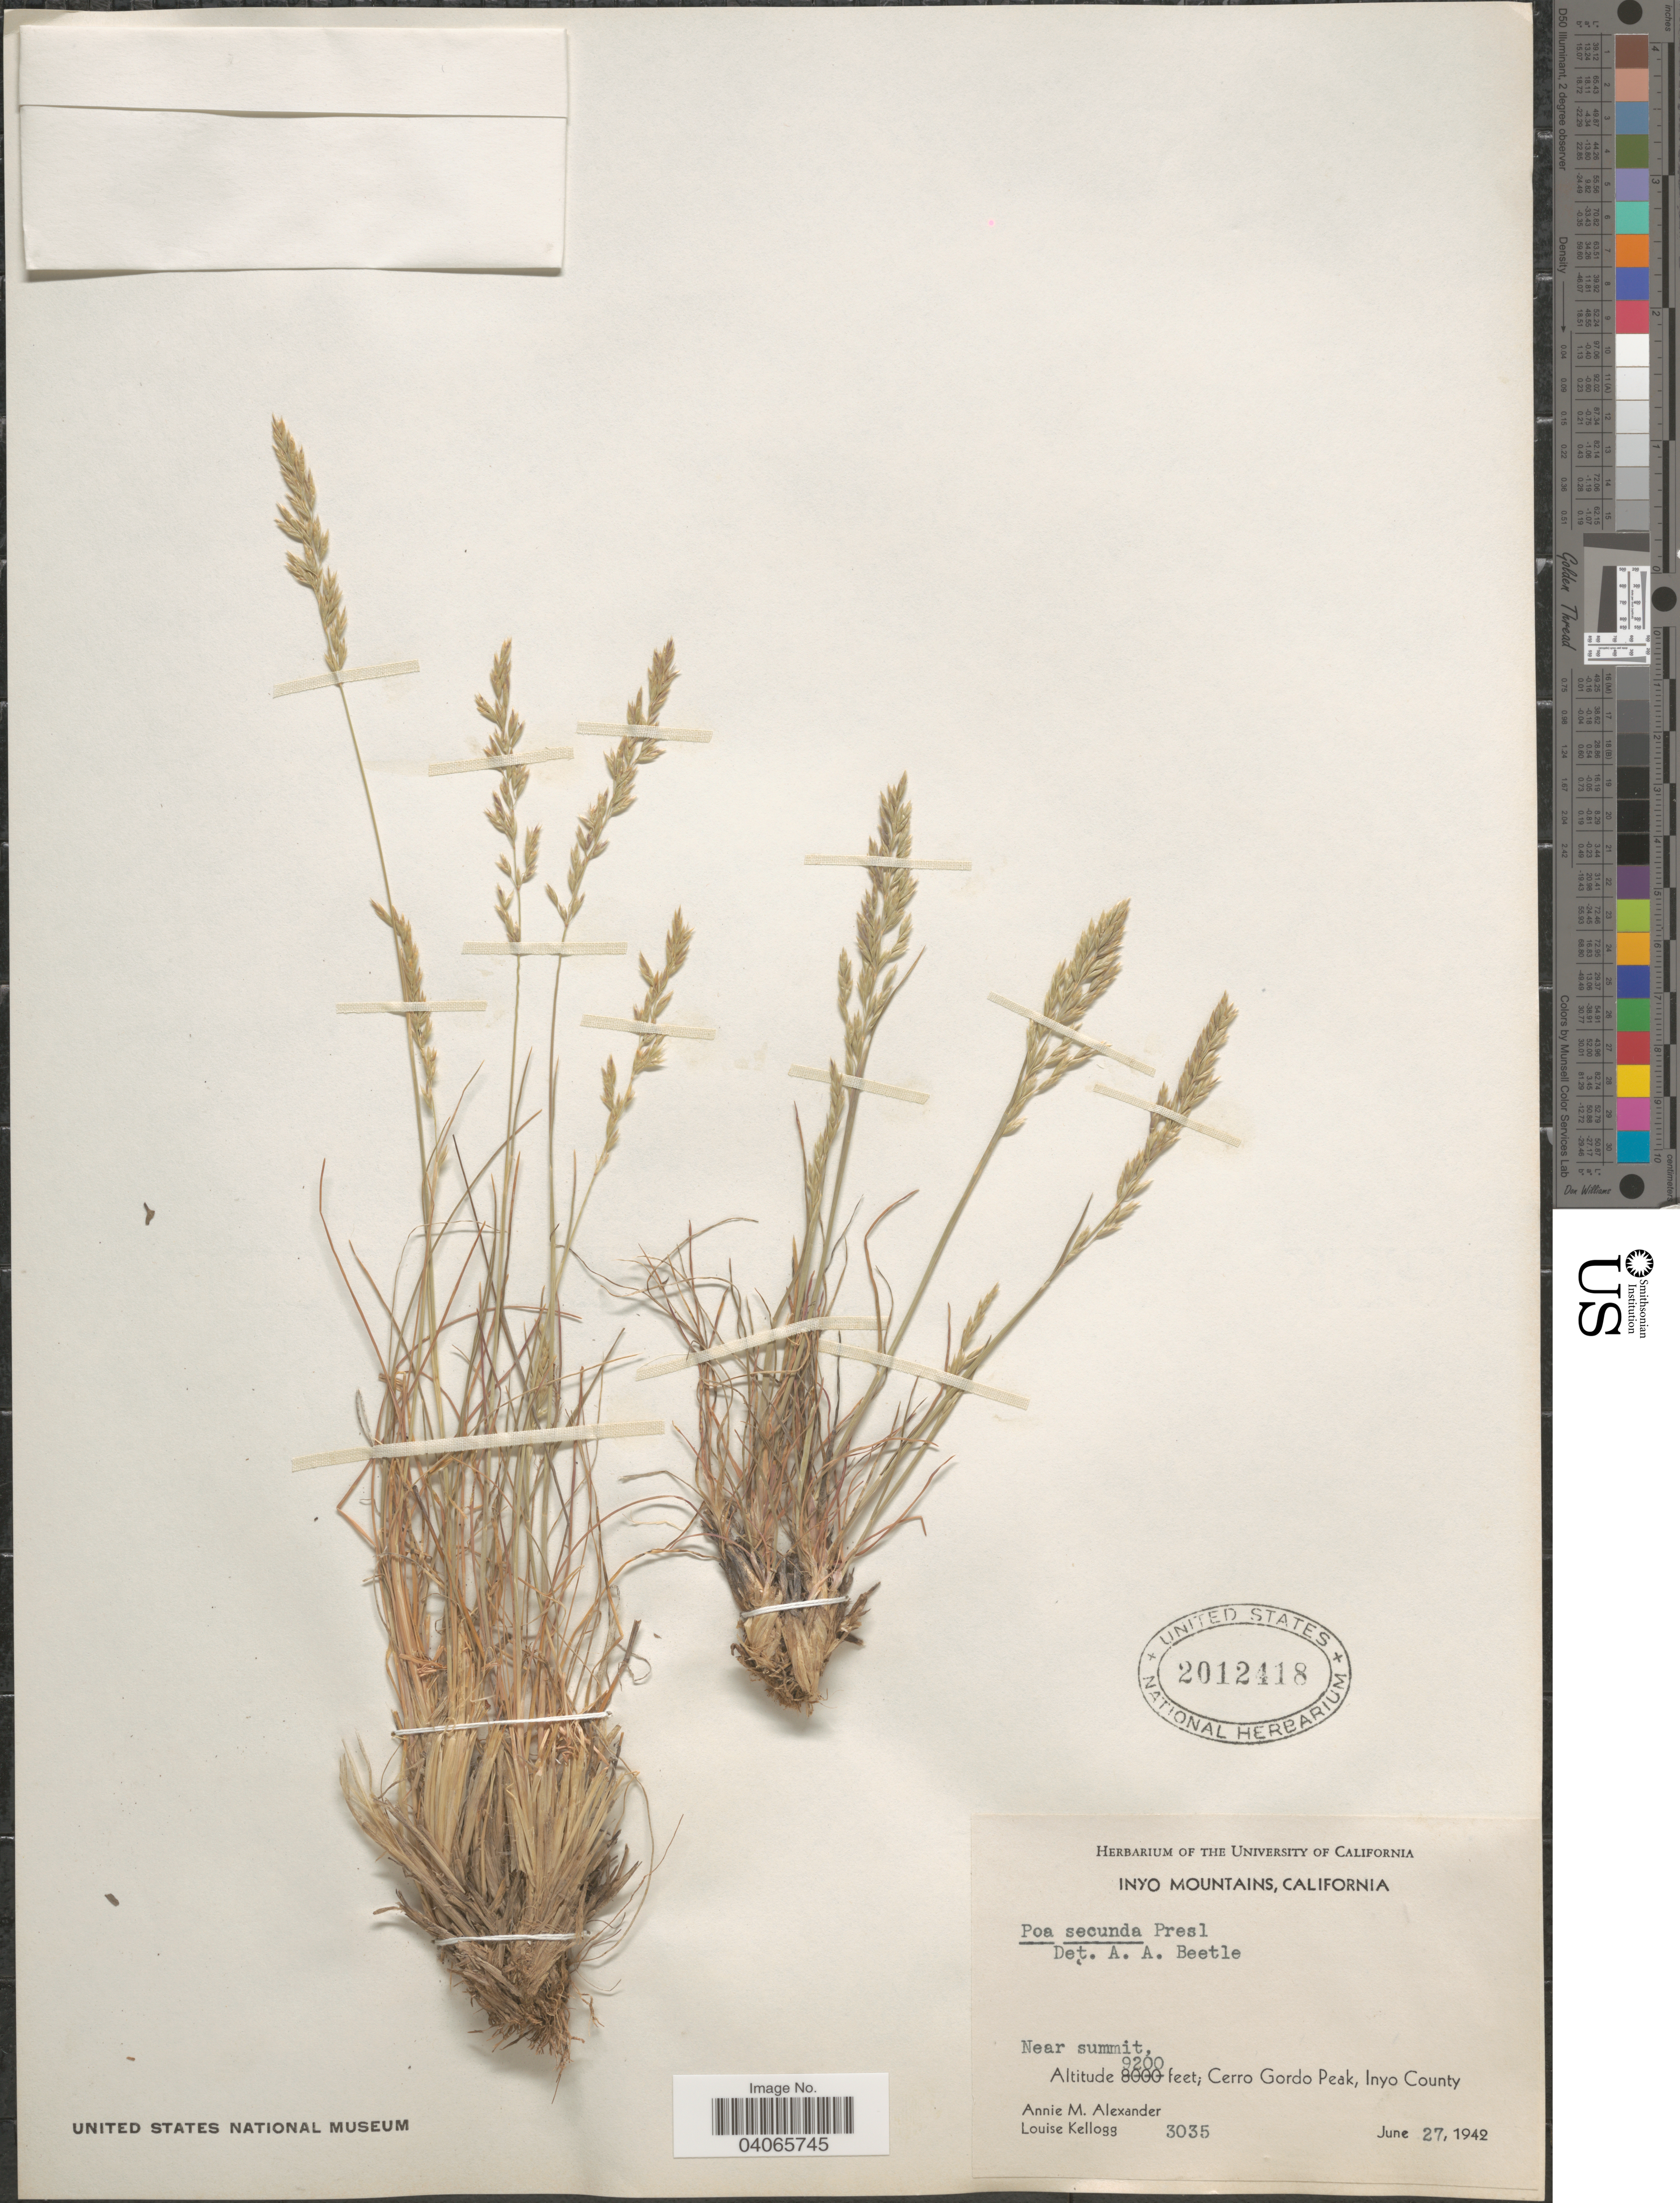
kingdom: Plantae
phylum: Tracheophyta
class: Liliopsida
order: Poales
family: Poaceae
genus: Poa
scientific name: Poa secunda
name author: J. Presl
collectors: A. M. Alexander & L. Kellogg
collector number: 3035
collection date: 1942-06-27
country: United States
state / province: California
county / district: Inyo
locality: Inyo Mountains. Near summit. Cerro Gordo Peak, Inyo County.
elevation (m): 2804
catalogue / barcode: US 2012418